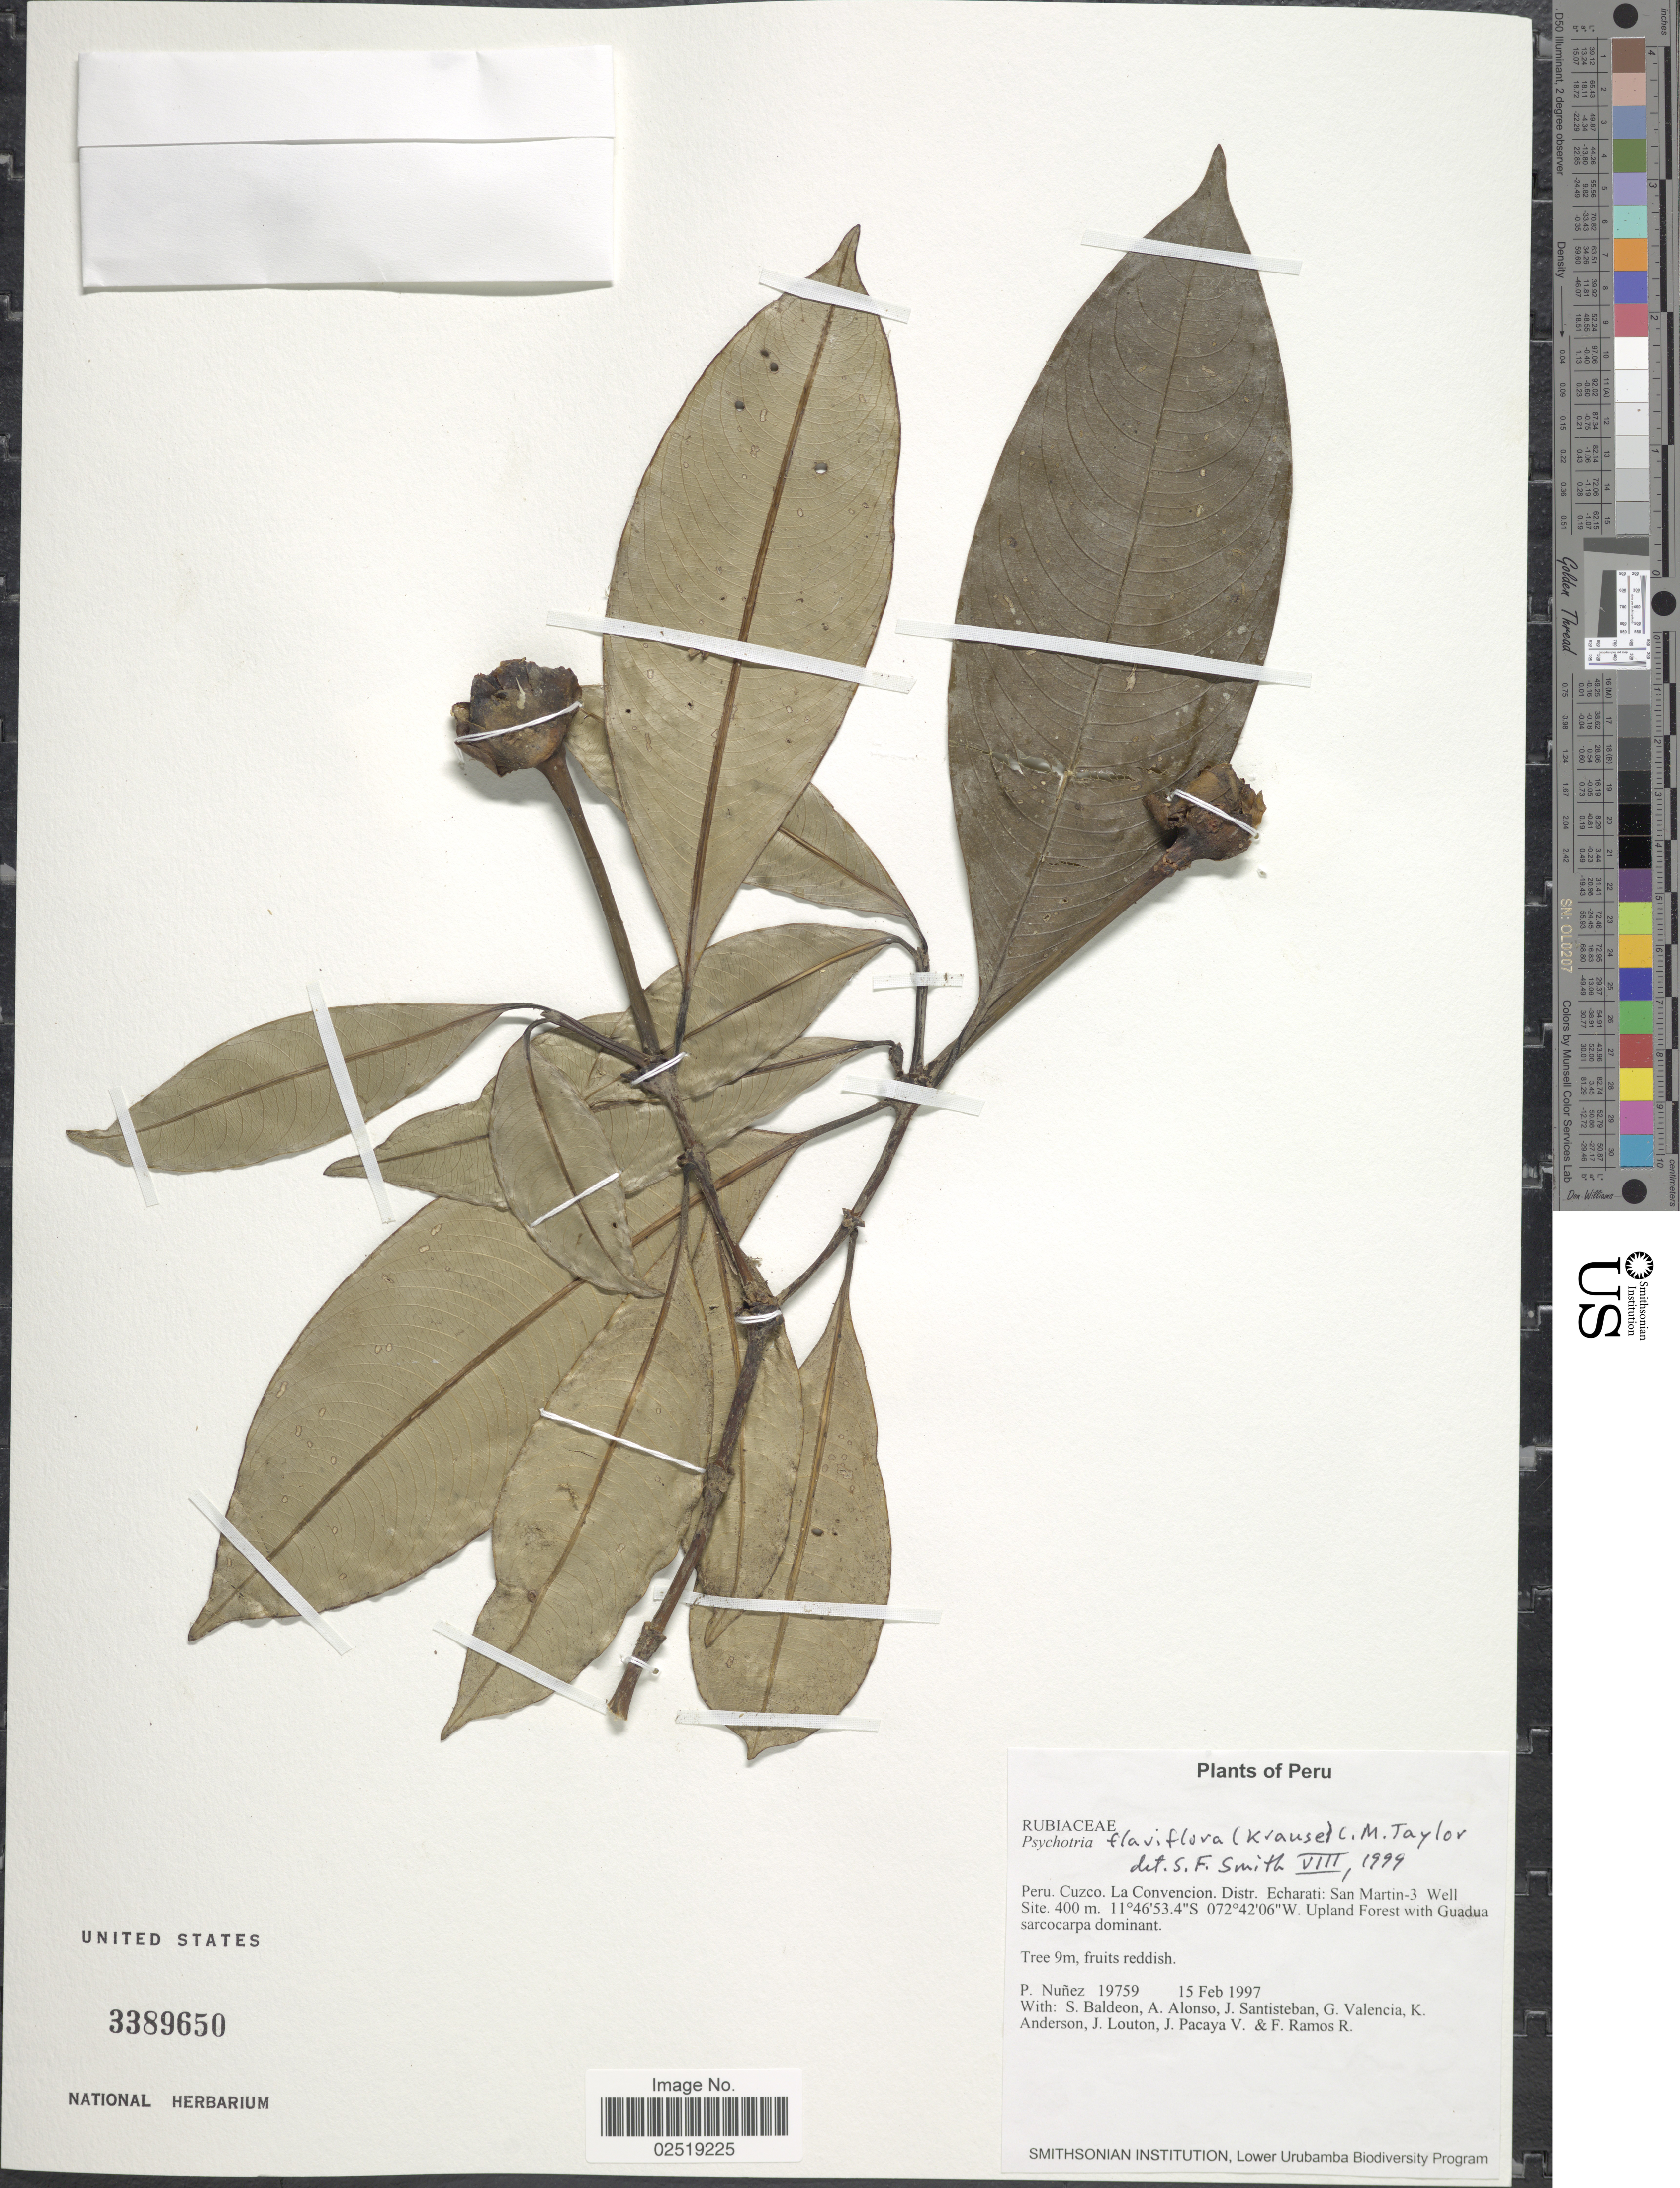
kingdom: Plantae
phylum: Tracheophyta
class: Magnoliopsida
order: Gentianales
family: Rubiaceae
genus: Psychotria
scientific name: Psychotria flaviflora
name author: (K. Krause) C.M. Taylor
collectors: P. Nuñez V., S. Baldeon, A. Alonso, J. Santisteban & et al.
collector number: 19759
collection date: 1997-02-15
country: Peru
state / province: Cusco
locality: Peru. Cuzco. La Convencion. Distr. Echarati: San Martin-3 Well Site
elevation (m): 400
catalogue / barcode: US 3389650